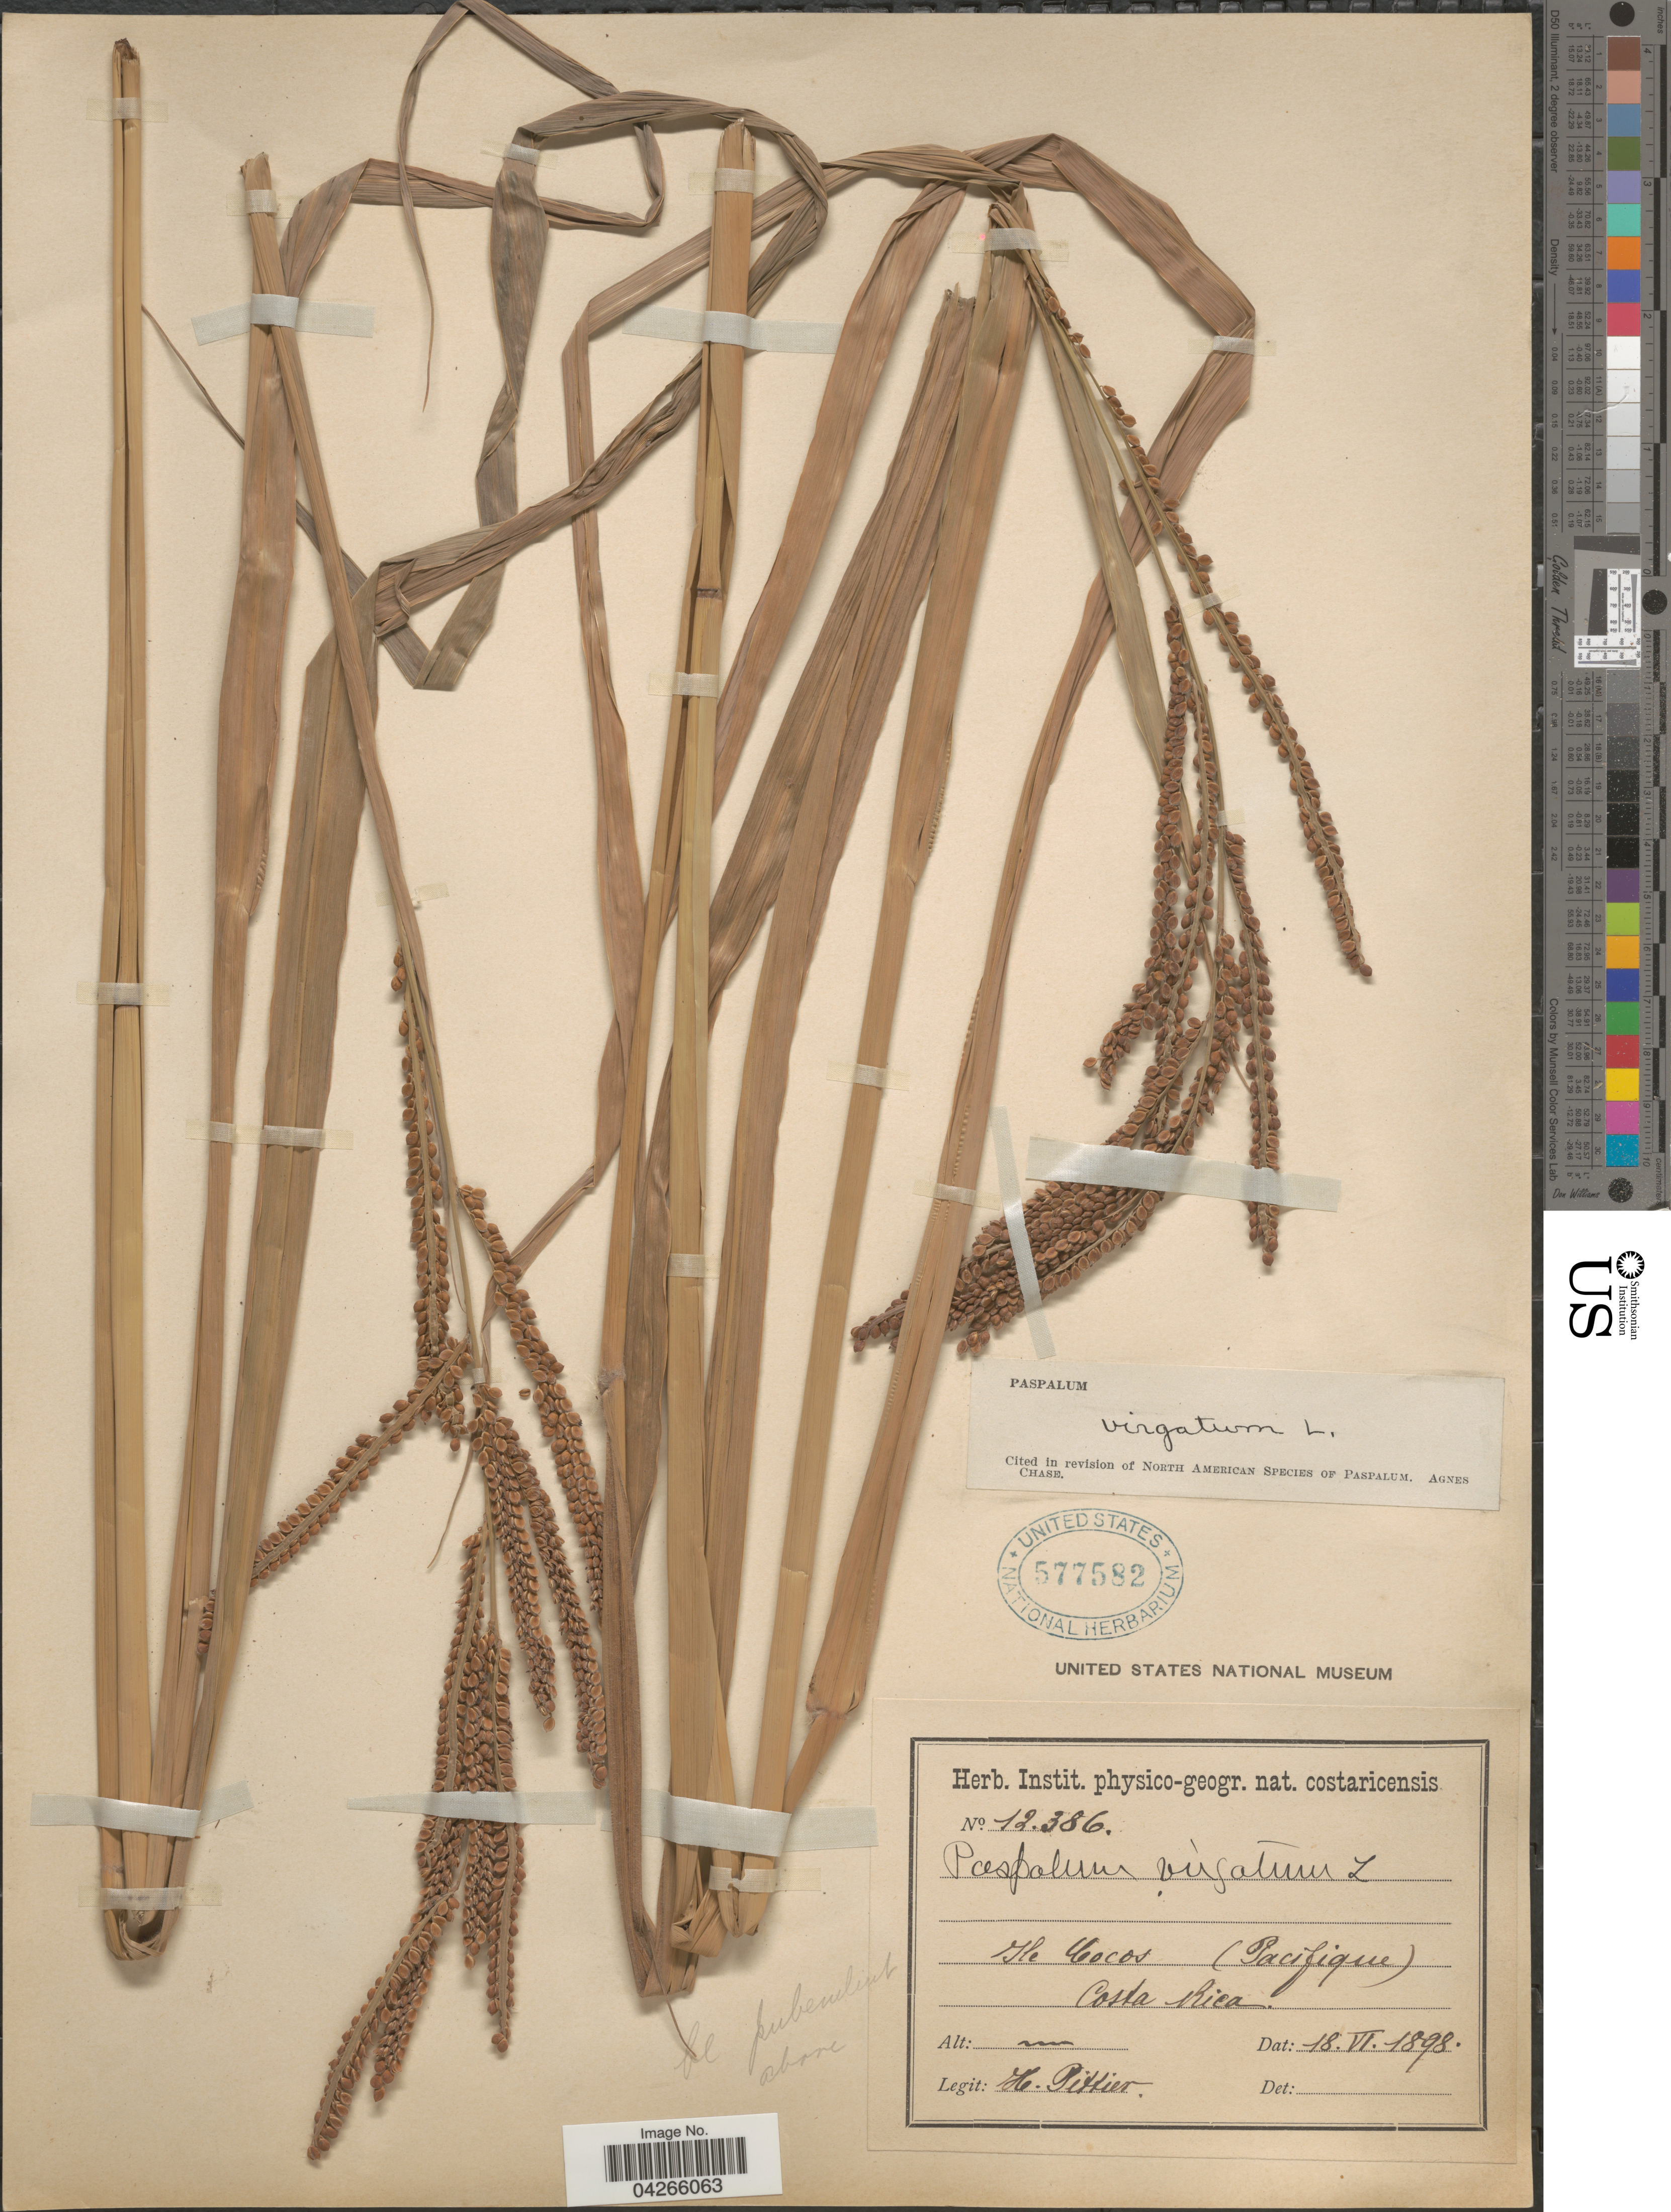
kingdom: Plantae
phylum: Tracheophyta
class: Liliopsida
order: Poales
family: Poaceae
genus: Paspalum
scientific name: Paspalum virgatum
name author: L.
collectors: H. F. Pittier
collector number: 12386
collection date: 1898-06-18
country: Costa Rica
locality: Ile Cocos (Pacifique).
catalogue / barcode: US 577582